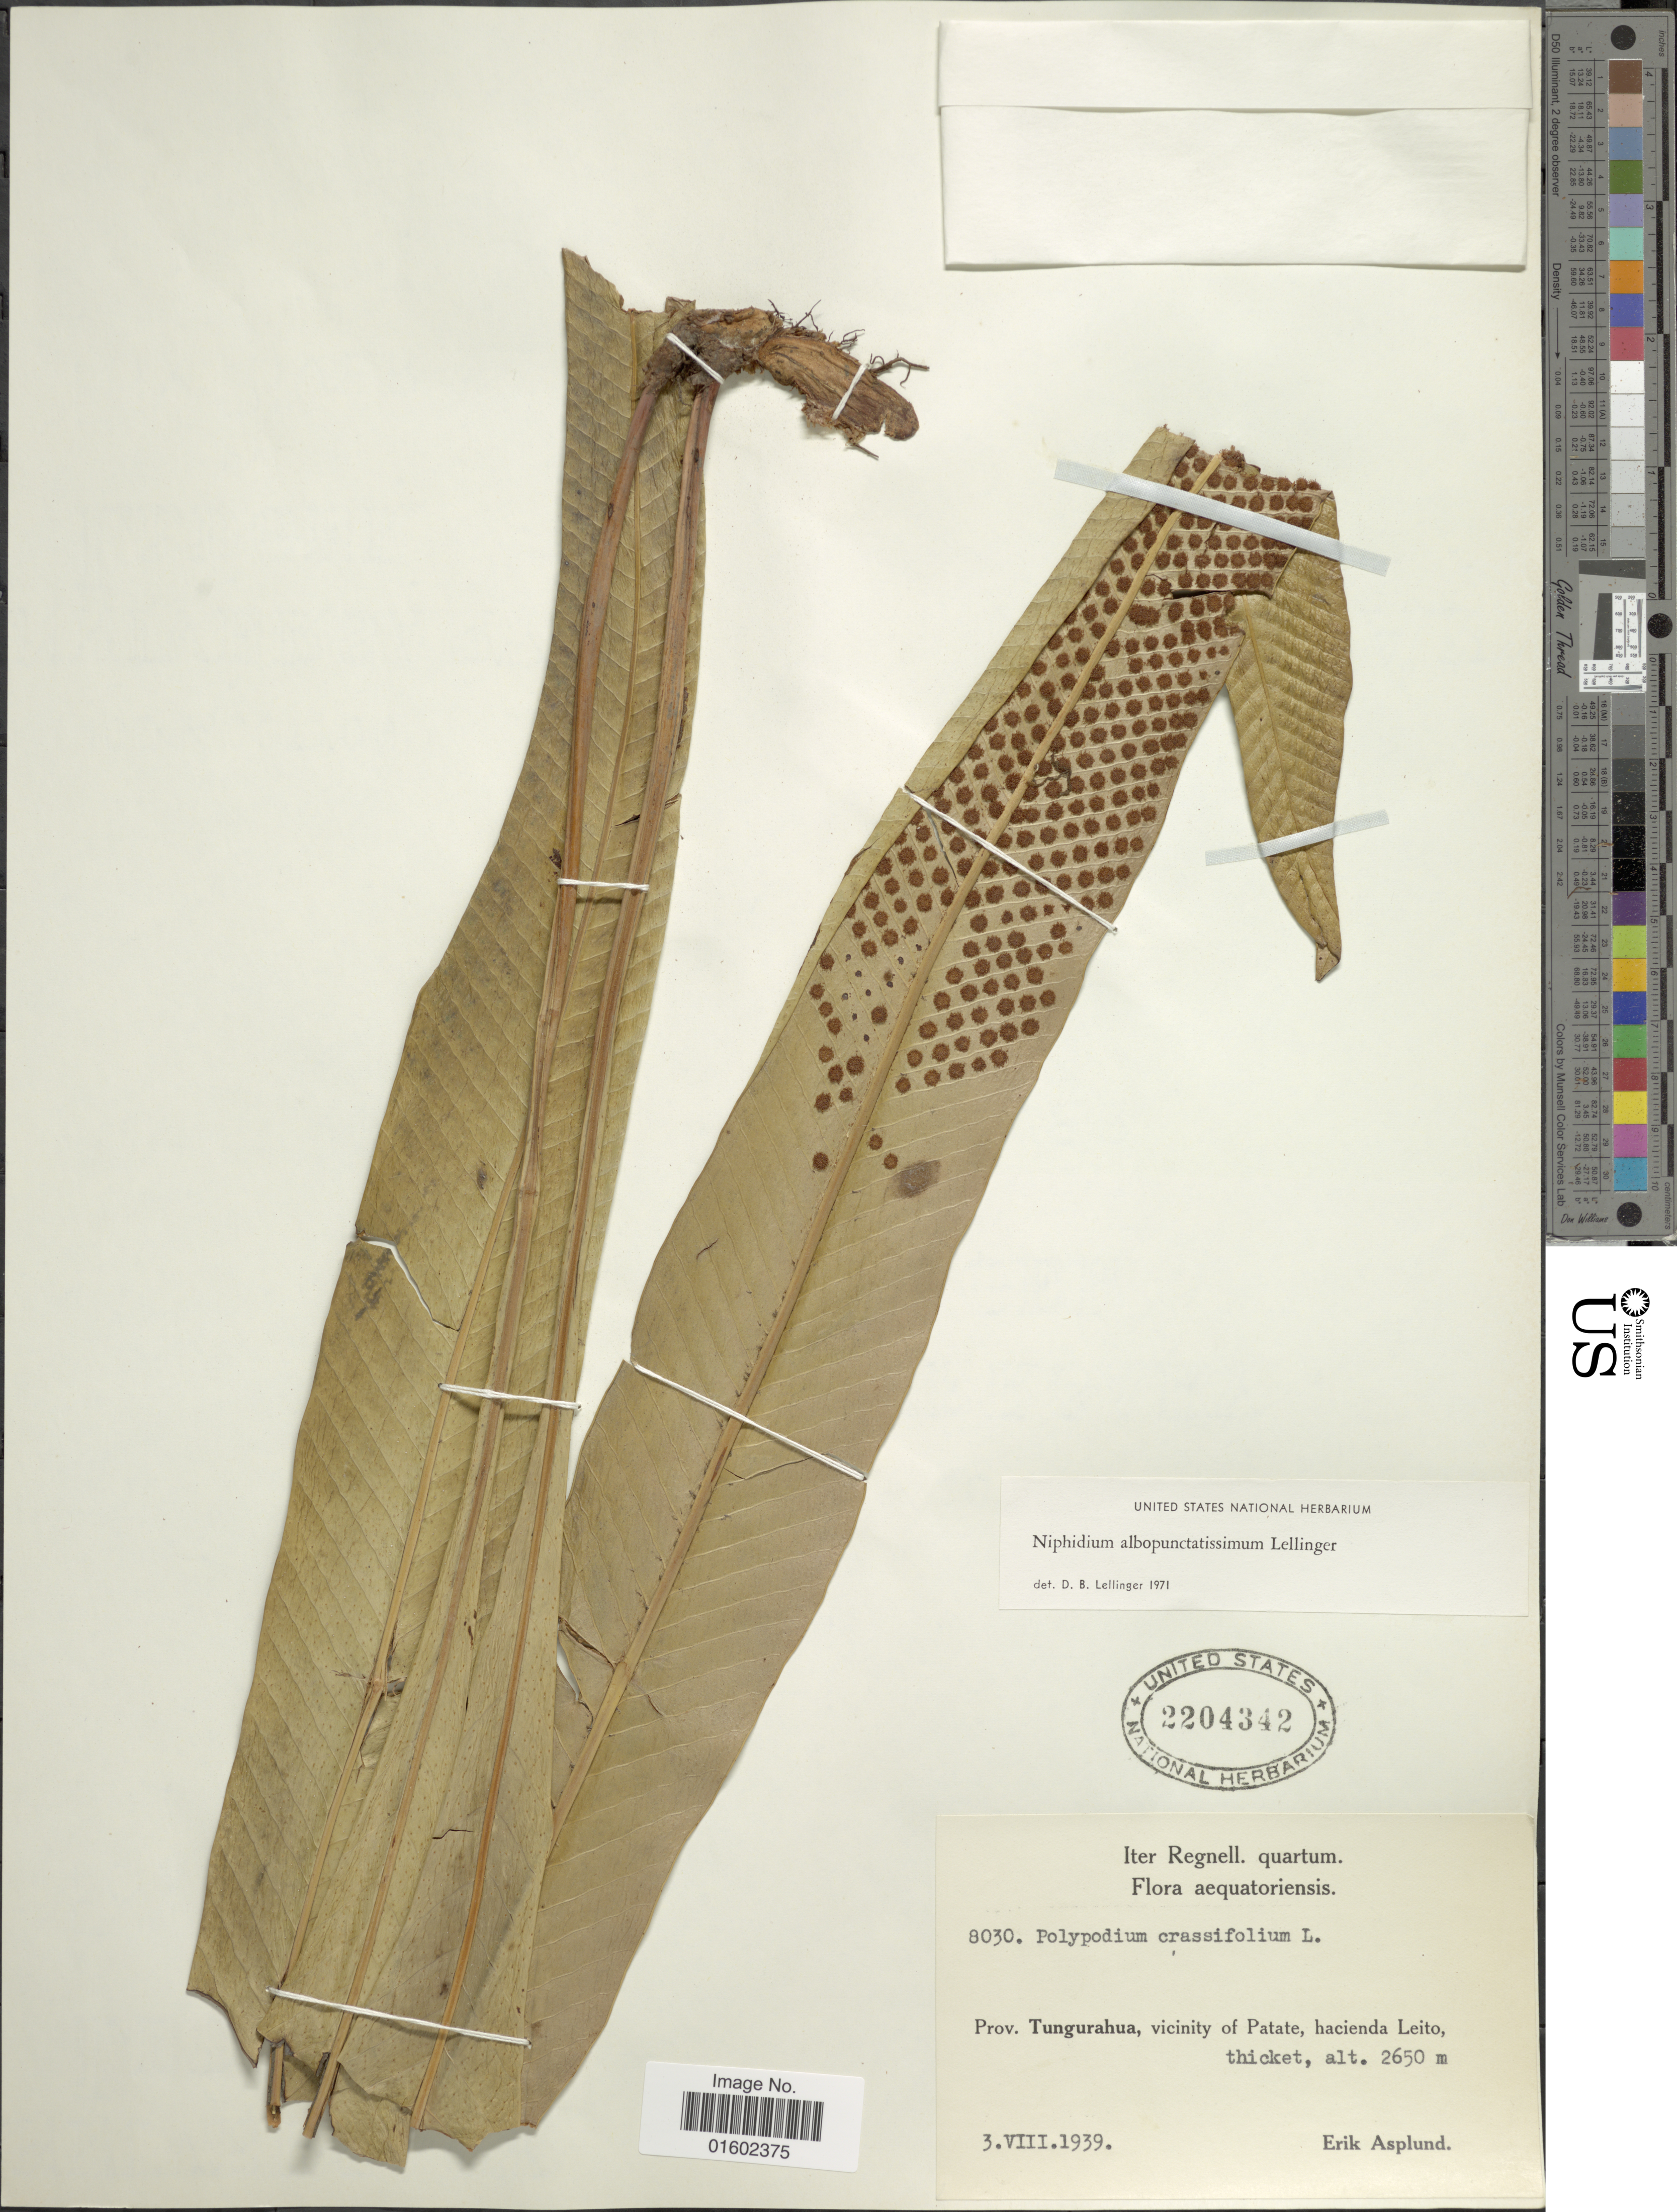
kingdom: Plantae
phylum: Tracheophyta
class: Polypodiopsida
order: Polypodiales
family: Polypodiaceae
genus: Niphidium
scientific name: Niphidium albopunctatissimum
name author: Lellinger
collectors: E. Asplund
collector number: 8030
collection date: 1939-08-03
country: Ecuador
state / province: Tungurahua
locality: Vicinity of Patate, hacienda Leito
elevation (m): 2650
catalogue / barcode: US 2204342